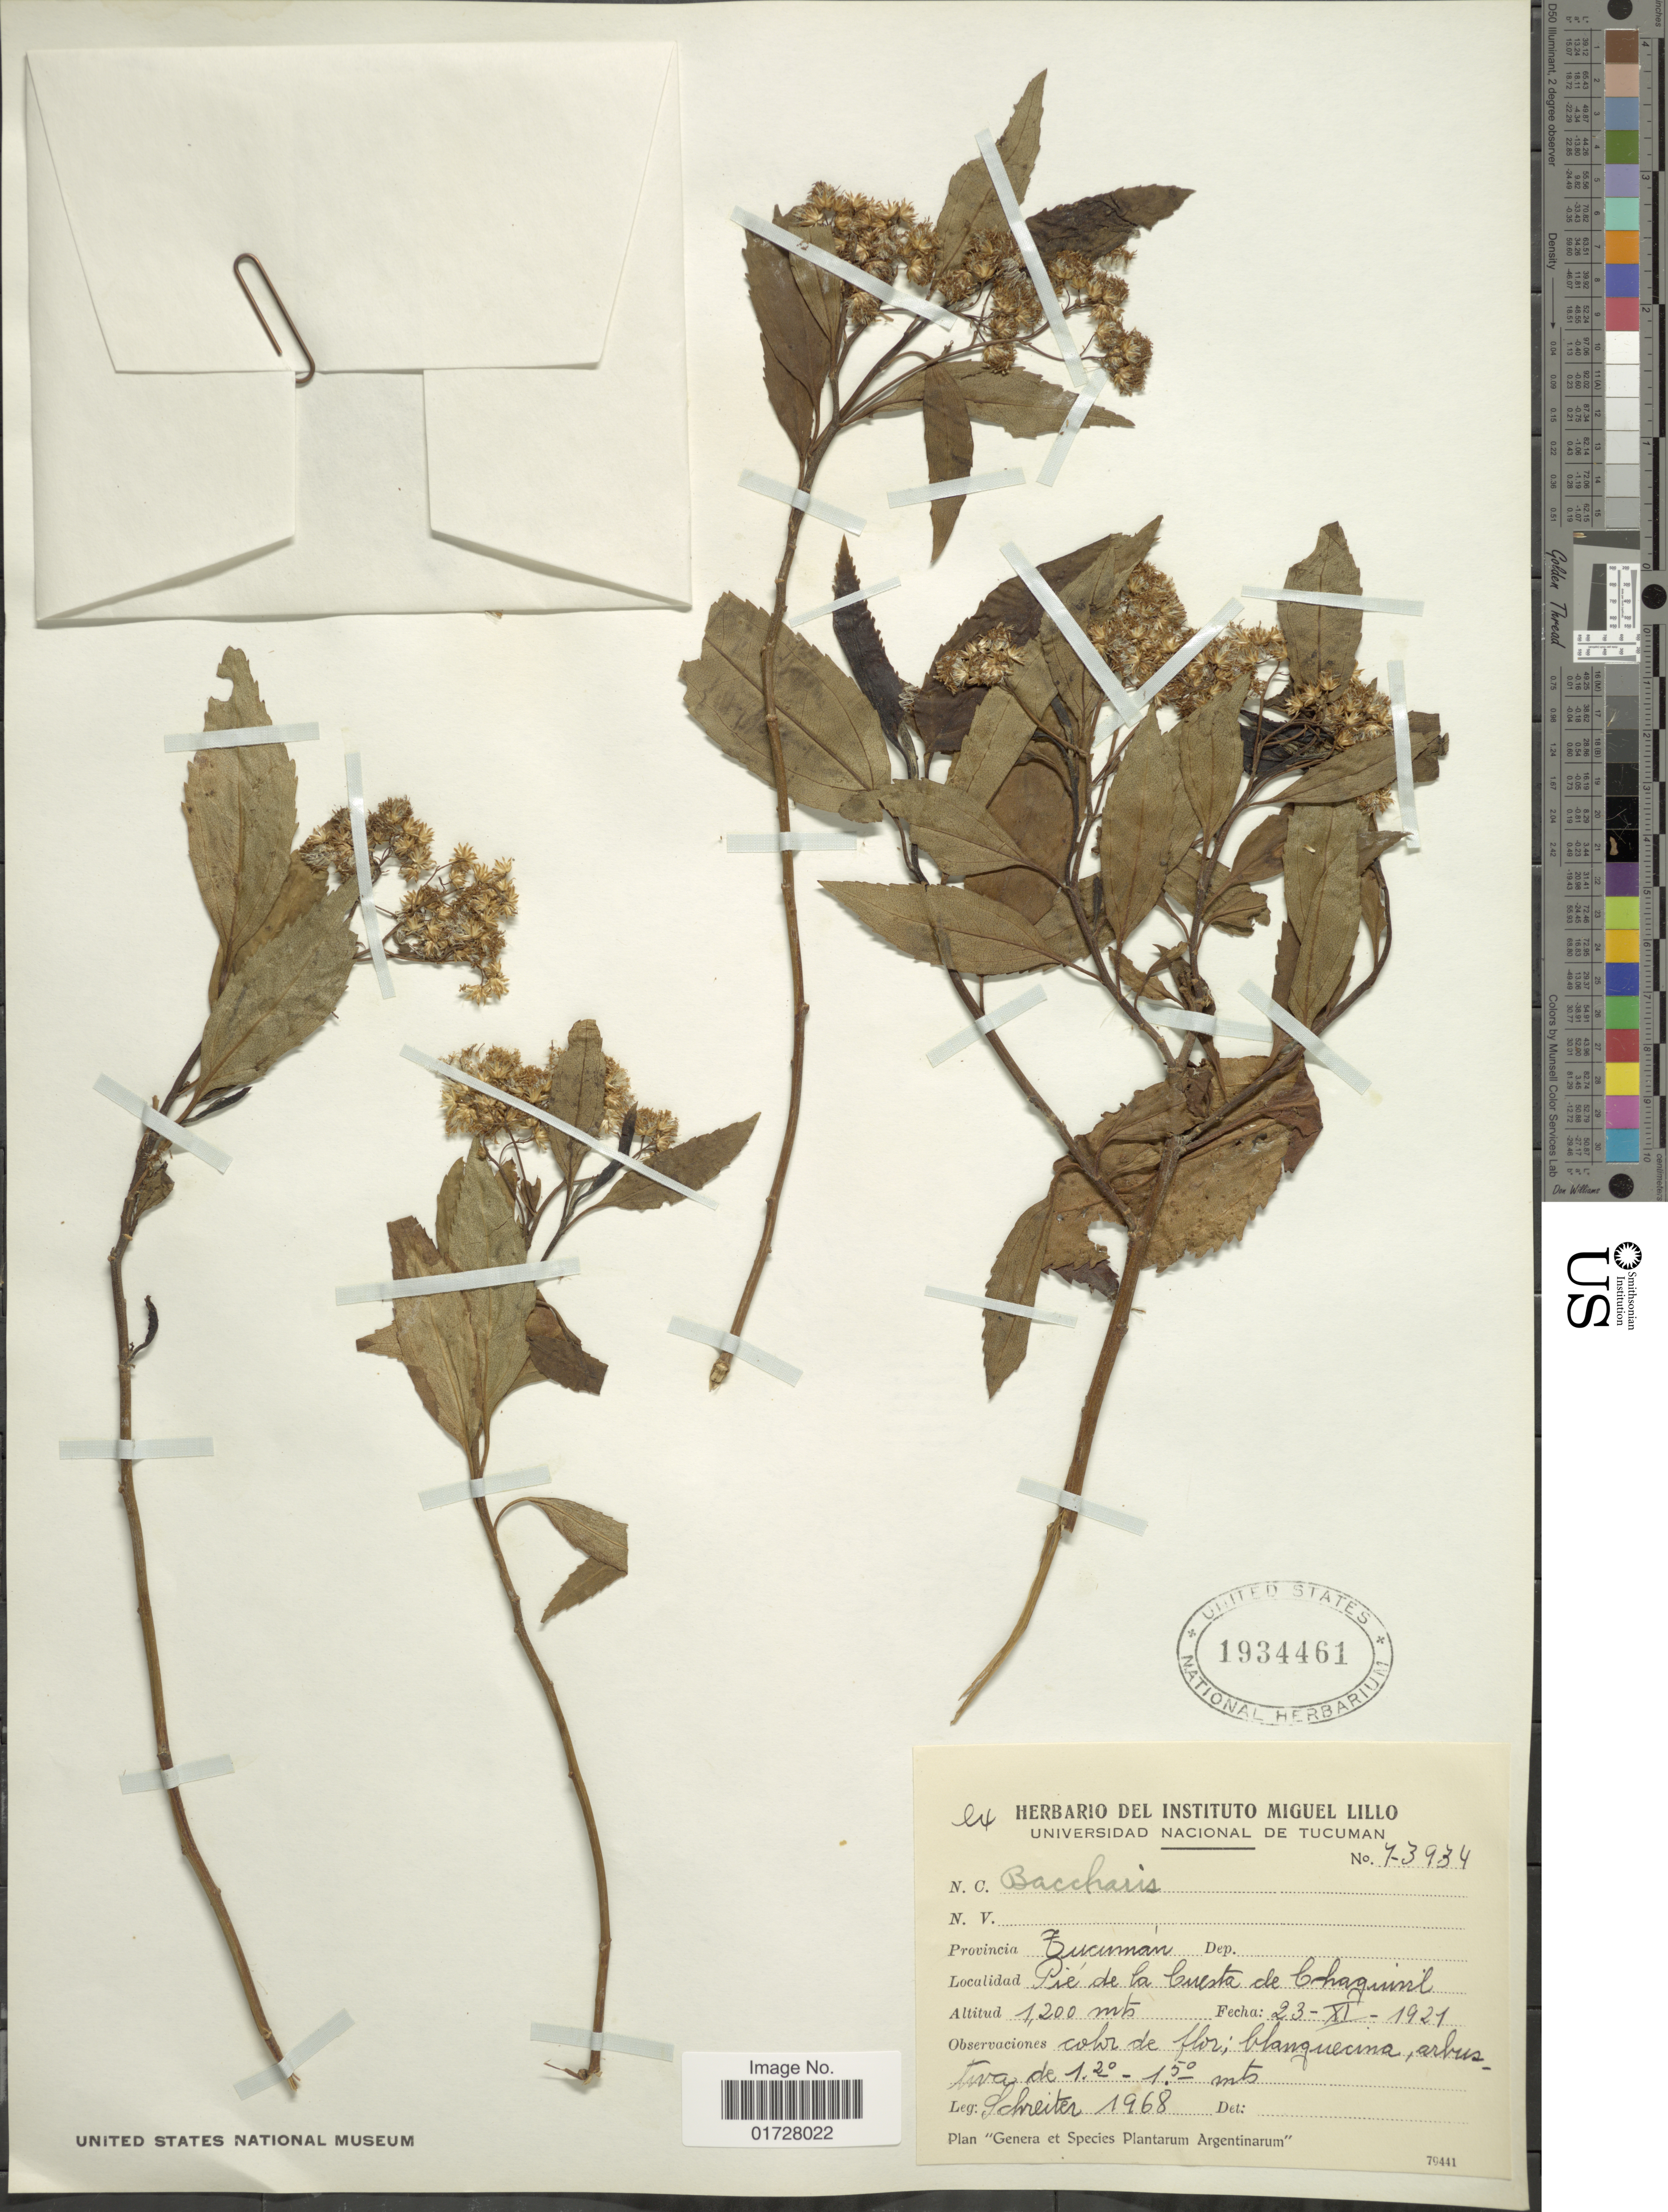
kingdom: Plantae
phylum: Tracheophyta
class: Magnoliopsida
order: Asterales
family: Asteraceae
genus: Baccharis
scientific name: Baccharis sp.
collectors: -. Schreiter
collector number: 1968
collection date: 1921-11-23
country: Argentina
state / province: Tucuman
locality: Pie de la Cuesta de Chaquiril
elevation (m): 1200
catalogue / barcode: US 1934461